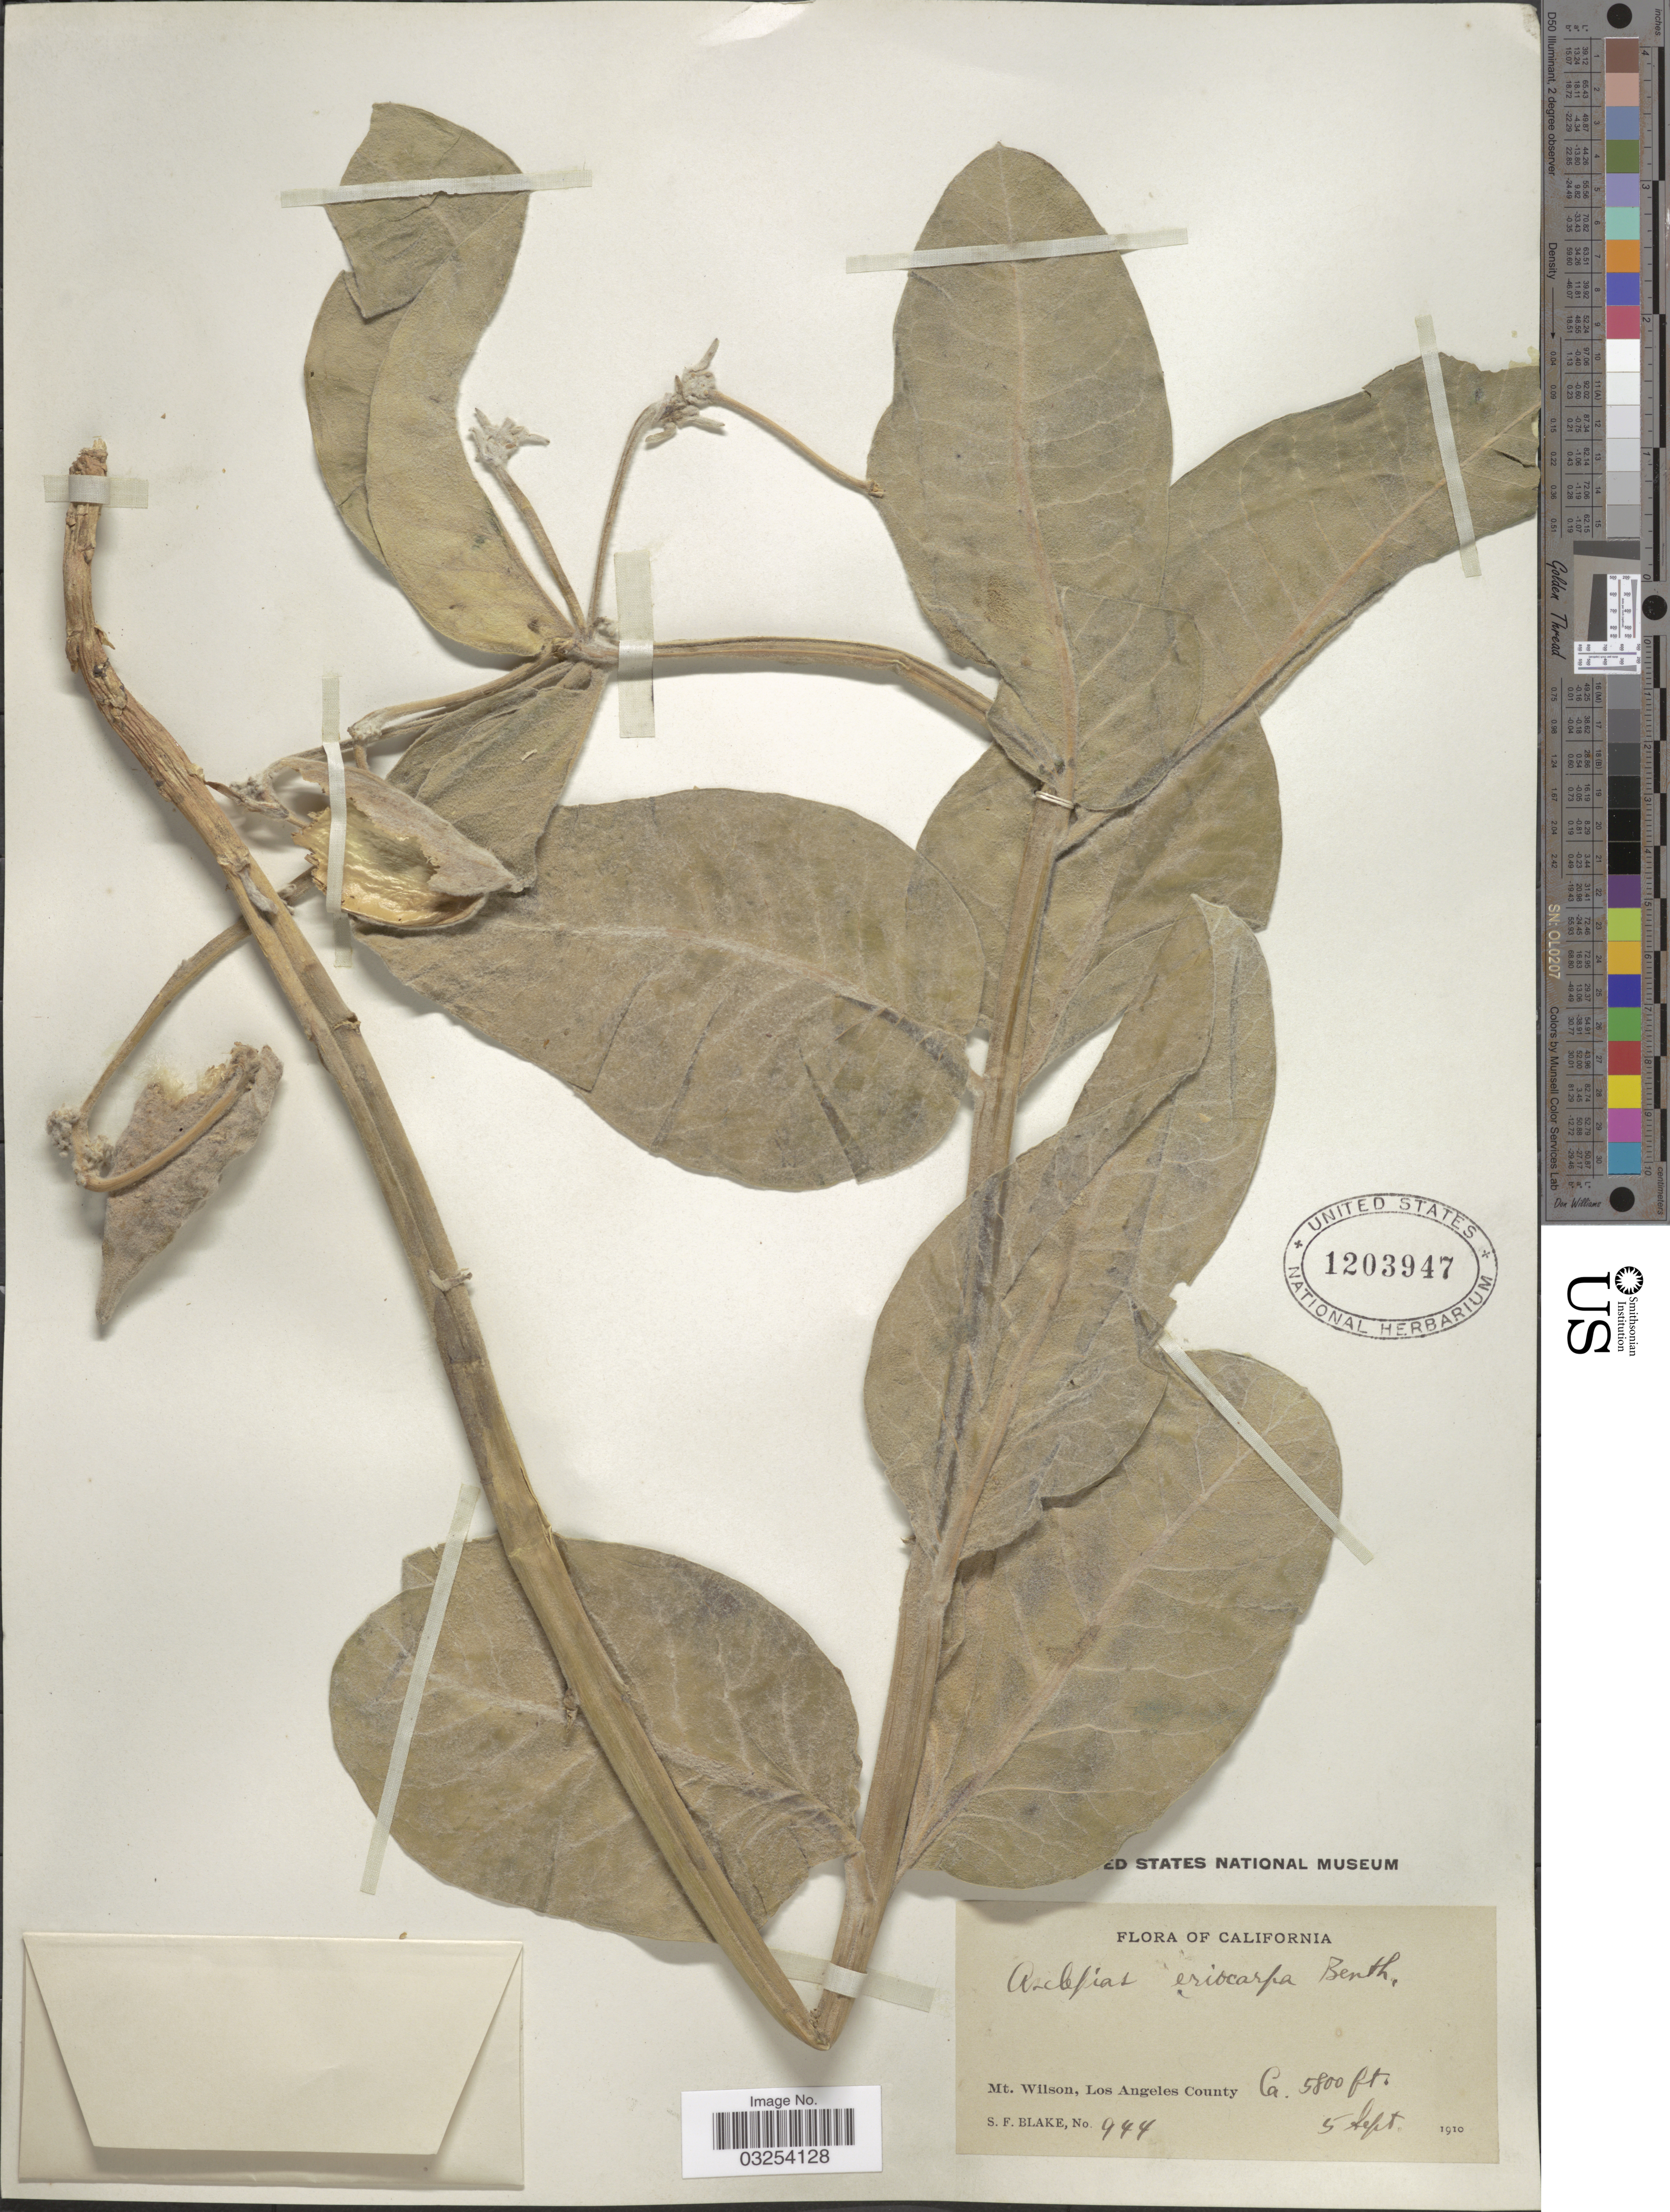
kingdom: Plantae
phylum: Tracheophyta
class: Magnoliopsida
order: Gentianales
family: Apocynaceae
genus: Asclepias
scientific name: Asclepias eriocarpa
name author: Benth.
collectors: S. Blake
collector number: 944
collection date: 1910-09-05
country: United States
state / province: California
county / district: Los Angeles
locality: Mt. Wilson, Los Angeles County.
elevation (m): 1768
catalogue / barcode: US 1203947